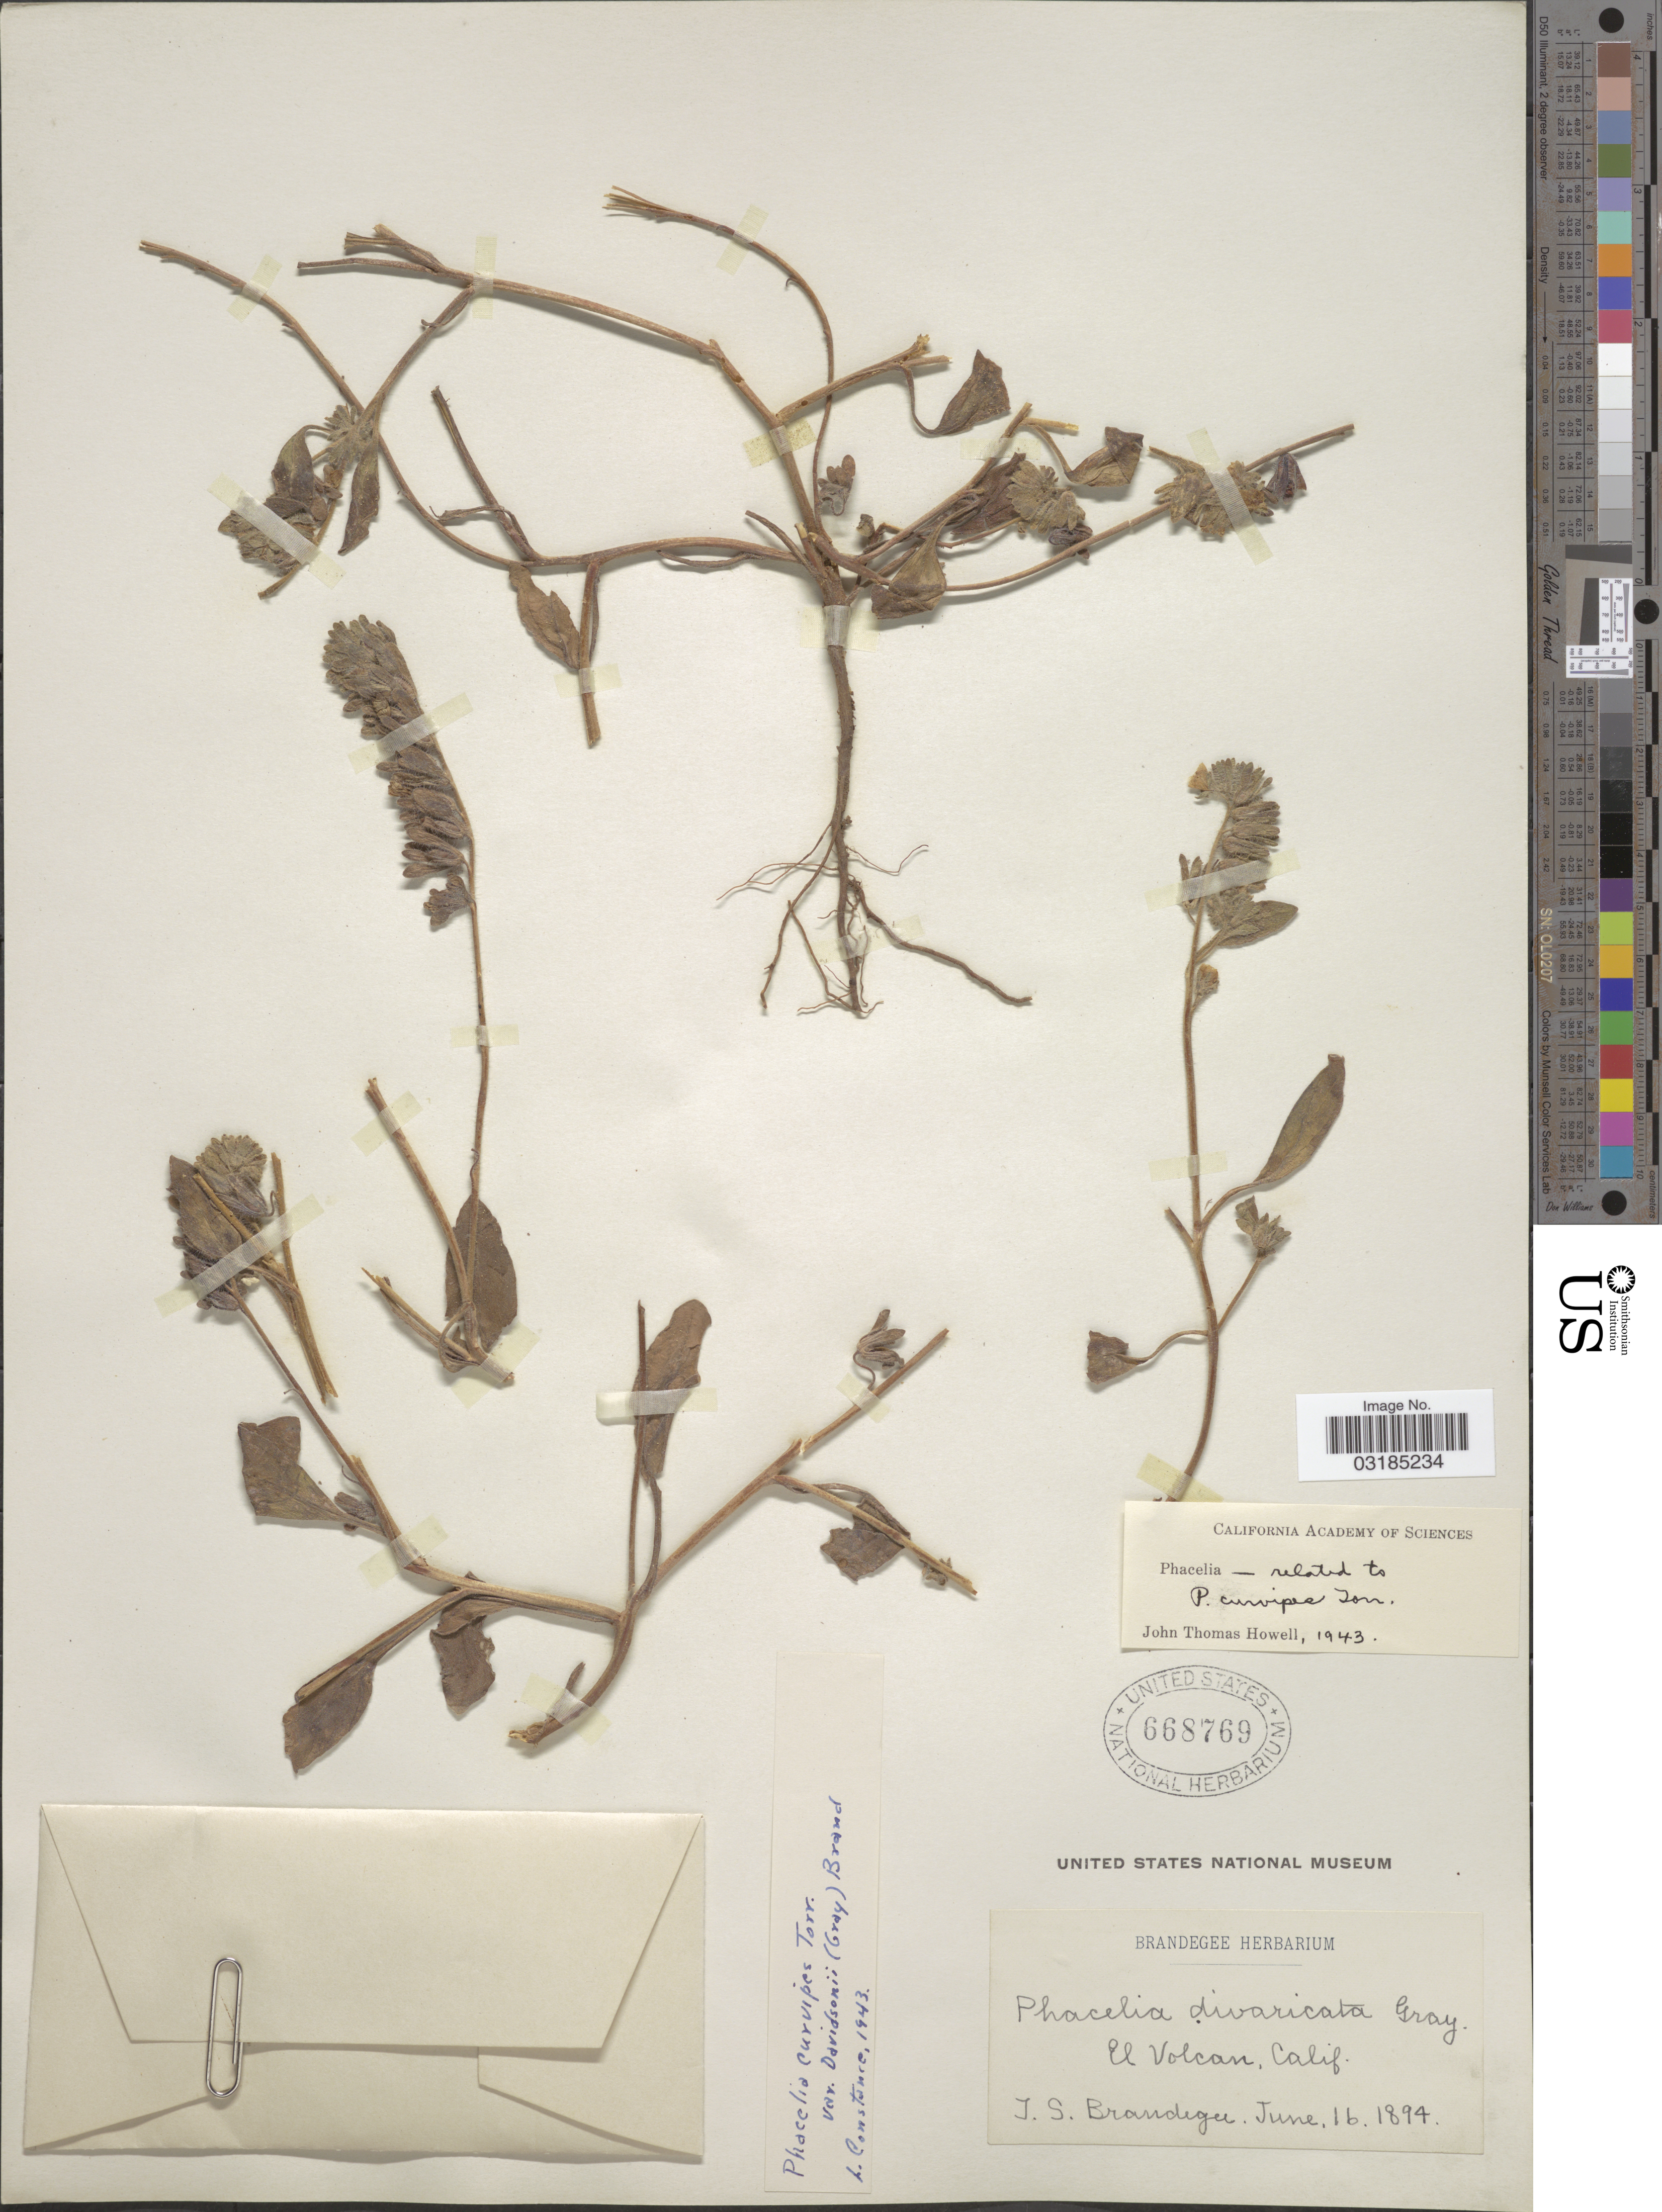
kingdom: Plantae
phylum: Tracheophyta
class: Magnoliopsida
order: Boraginales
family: Hydrophyllaceae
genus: Phacelia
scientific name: Phacelia davidsonii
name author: A. Gray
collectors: T. S. Brandegee (herbarium)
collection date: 1894-06-16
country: United States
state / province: California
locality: El Volcan.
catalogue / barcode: US 668769